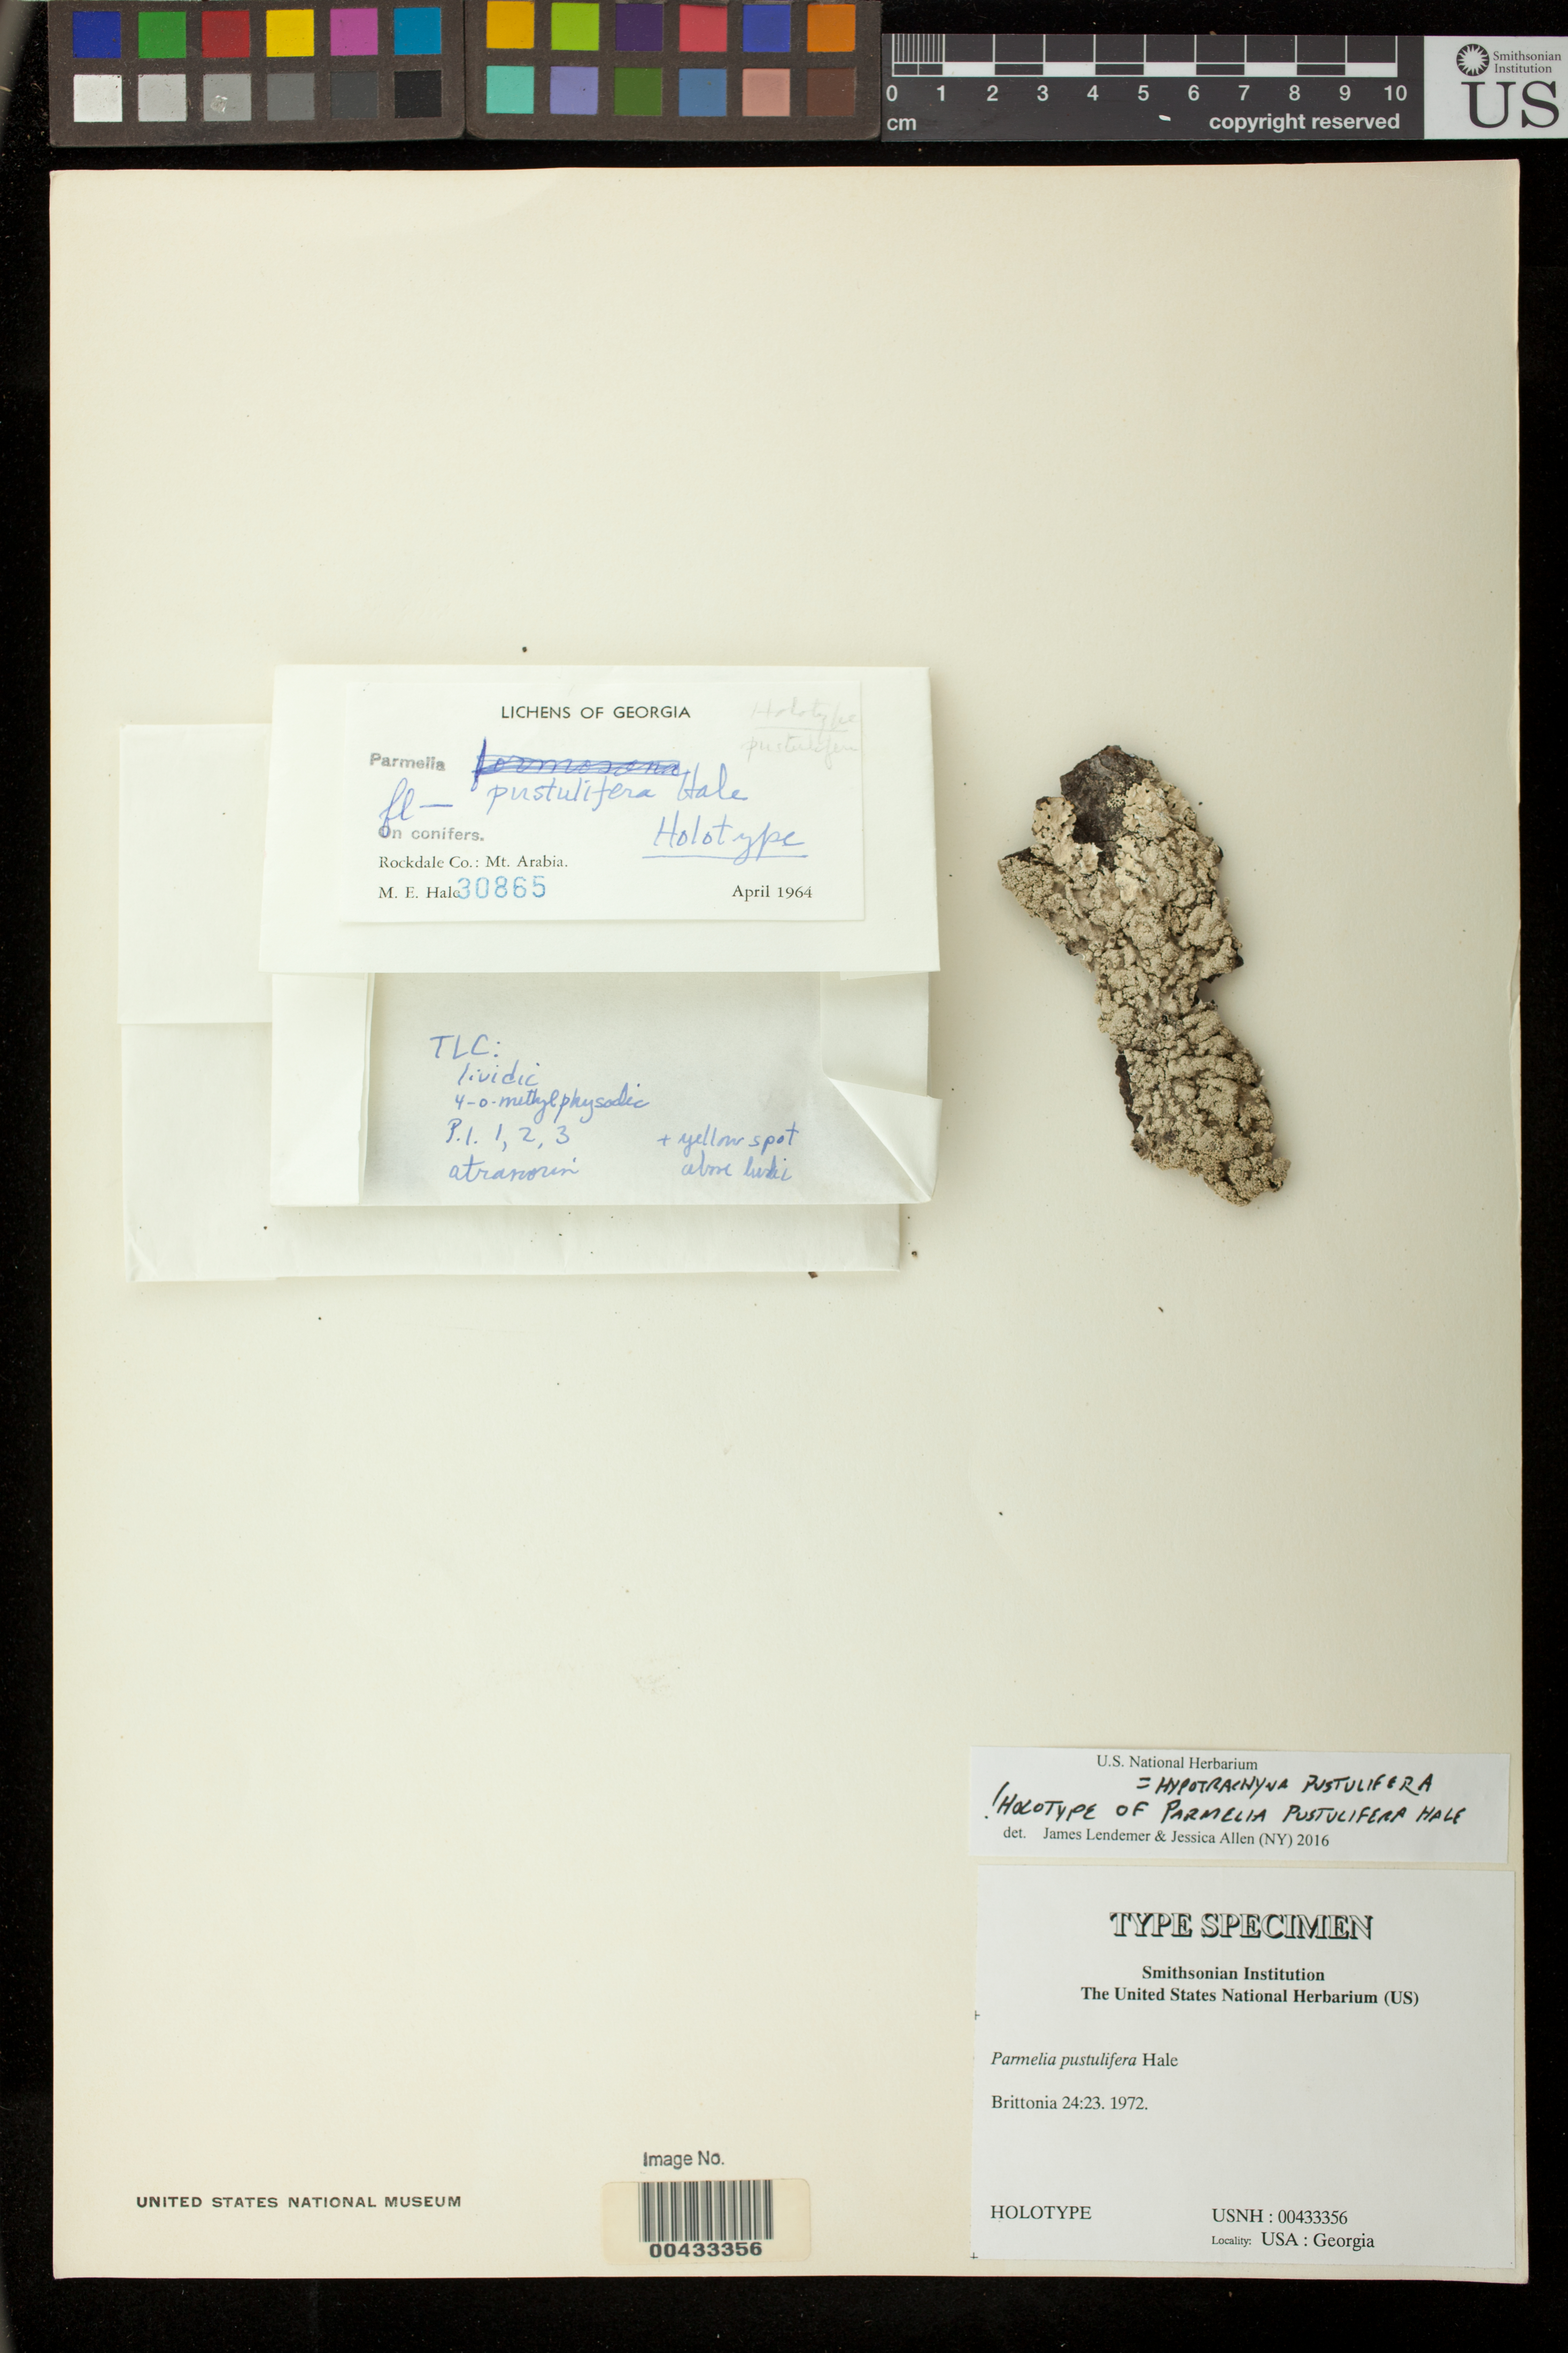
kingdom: Fungi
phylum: Ascomycota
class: Lecanoromycetes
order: Lecanorales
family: Parmeliaceae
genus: Parmelia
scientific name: Parmelia pustulifera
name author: Hale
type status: Holotype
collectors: M. Hale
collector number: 30865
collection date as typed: Apr 1964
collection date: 1964-04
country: United States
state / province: Georgia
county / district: Rockdale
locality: Mt. Arabia.